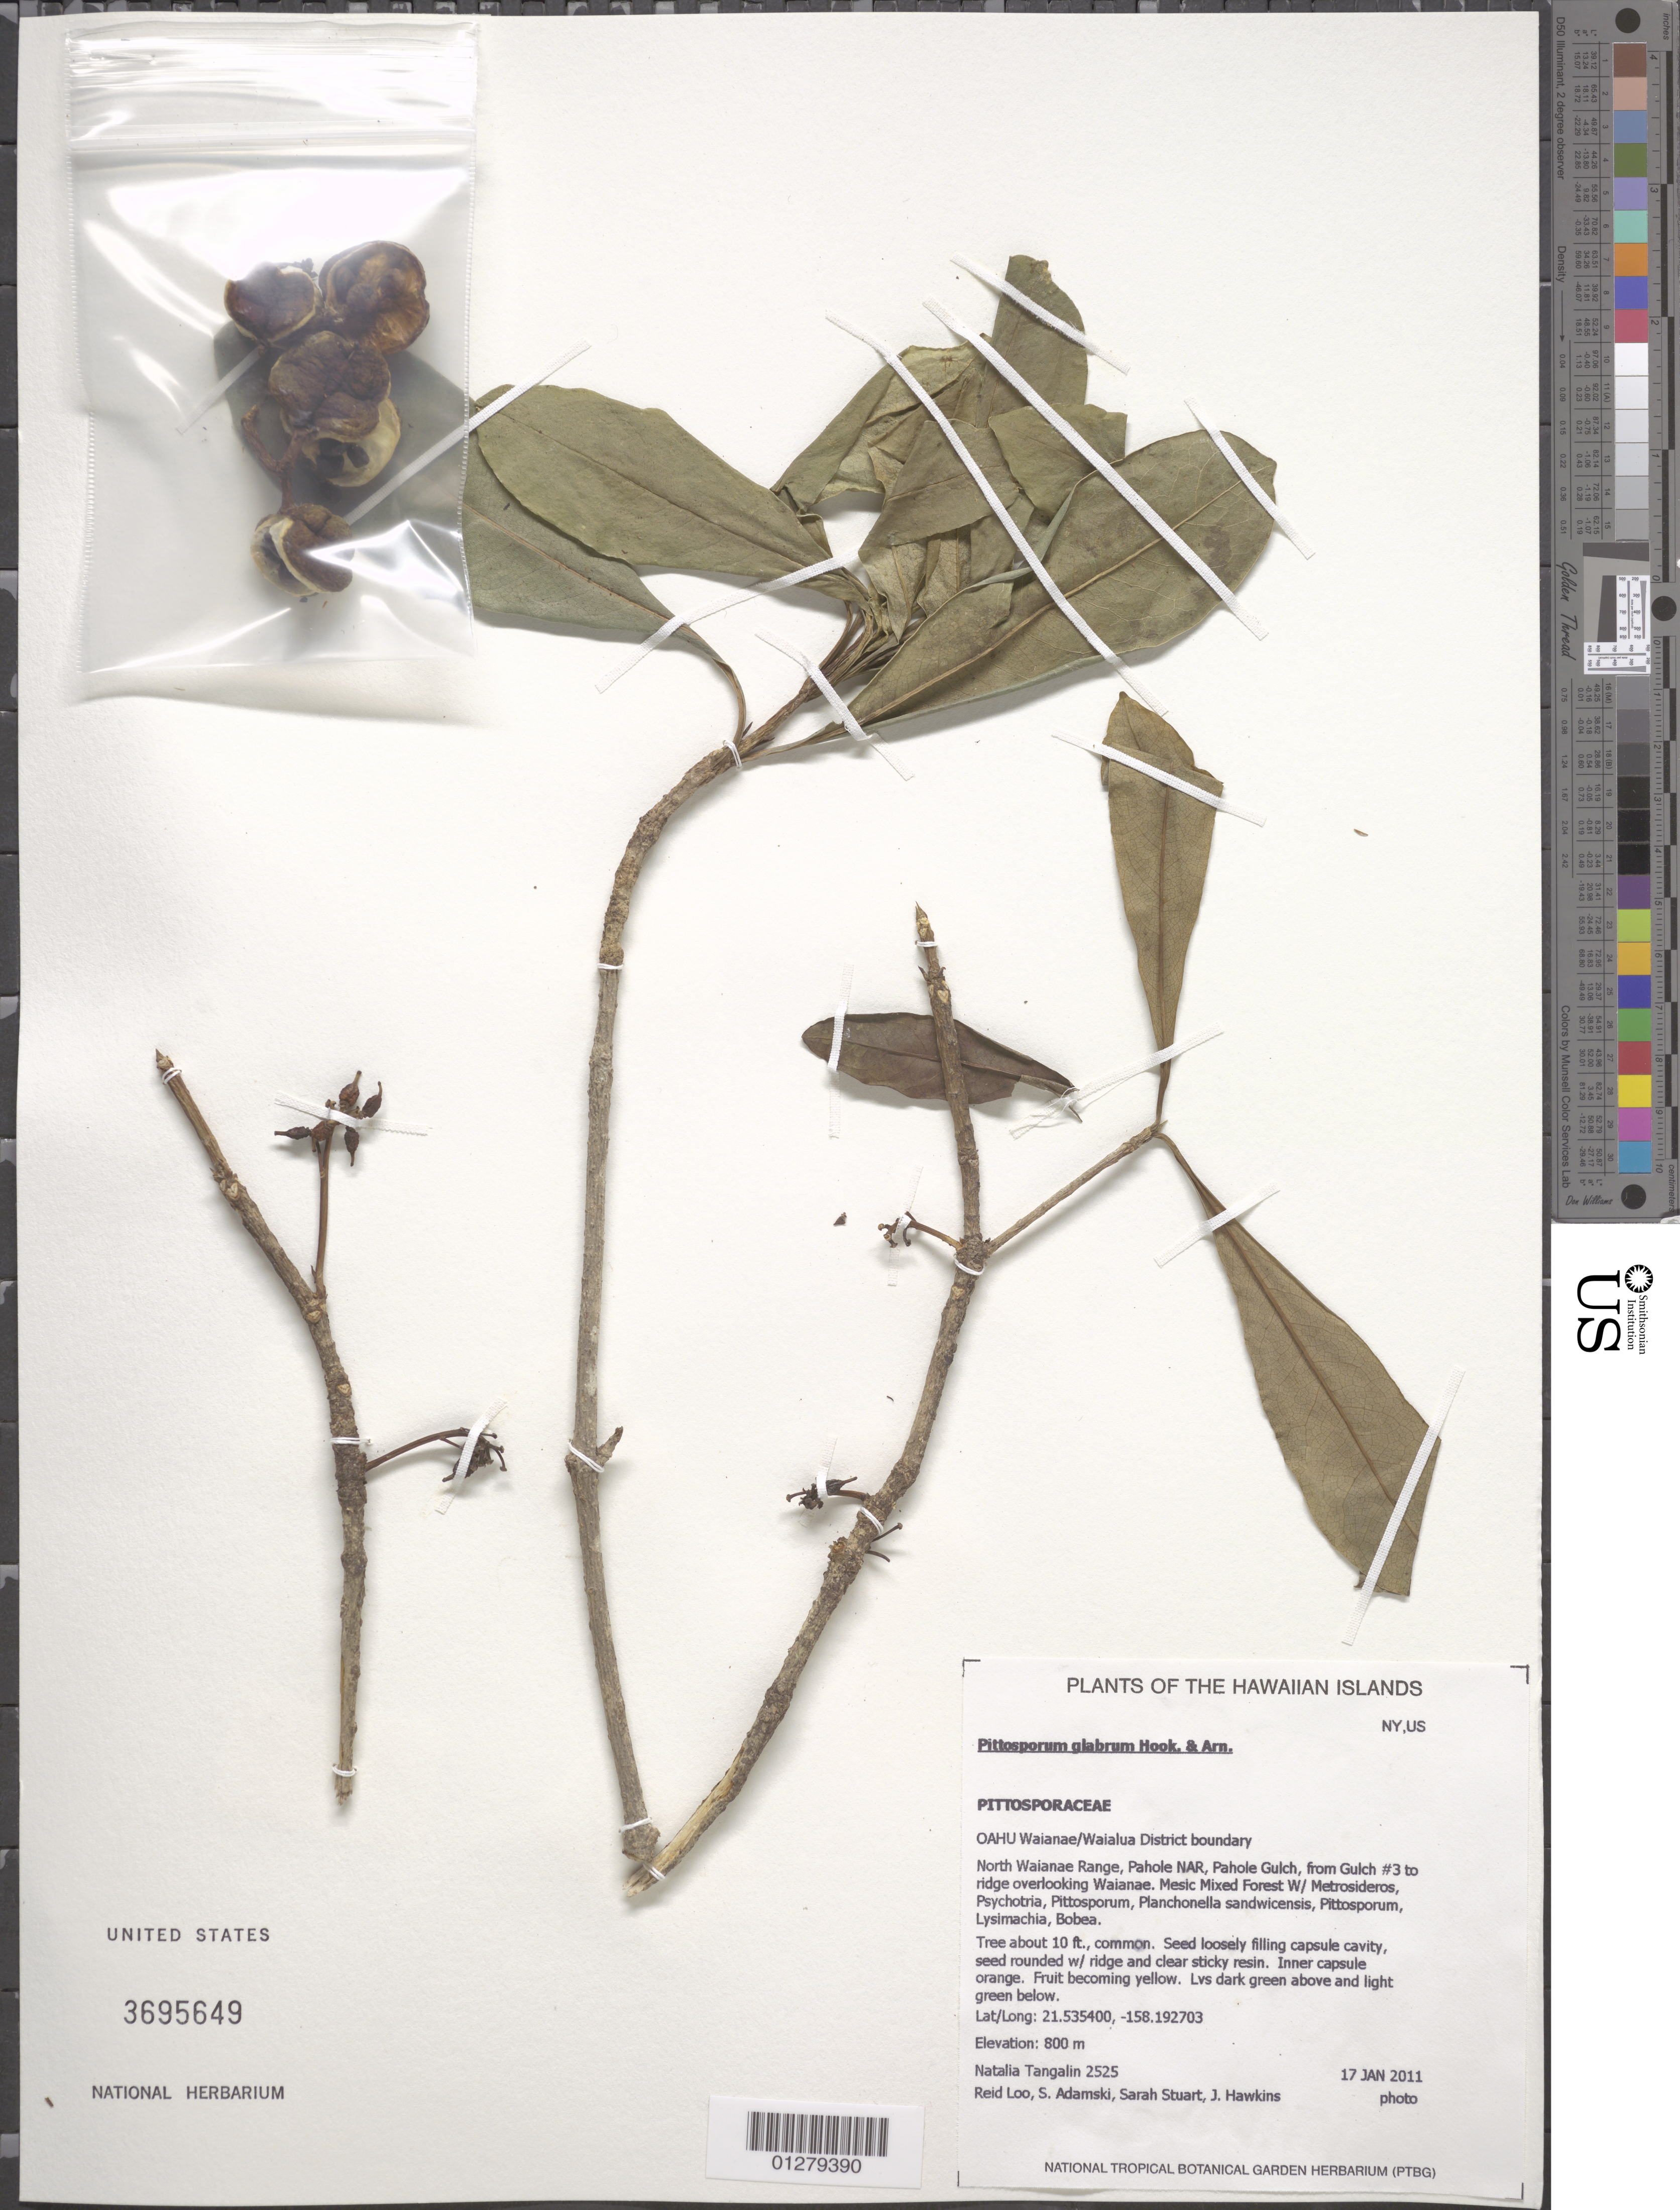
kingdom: Plantae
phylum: Tracheophyta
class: Magnoliopsida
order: Apiales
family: Pittosporaceae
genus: Pittosporum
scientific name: Pittosporum glabrum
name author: Hook. & Arn.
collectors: N. Tangalin, R. Loo, S. Adamski, S. Stuart & J. Hawkins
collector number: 2525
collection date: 2011-01-17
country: United States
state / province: Hawaii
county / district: Honolulu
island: Oahu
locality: Waianae/Waialua District boundary, North Waianae Range, Pahole NAR, Pahole Gulch, from gulch #3 to ridge overlooing Waianae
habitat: Mesic mixed forest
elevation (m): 800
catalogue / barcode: US 3695649